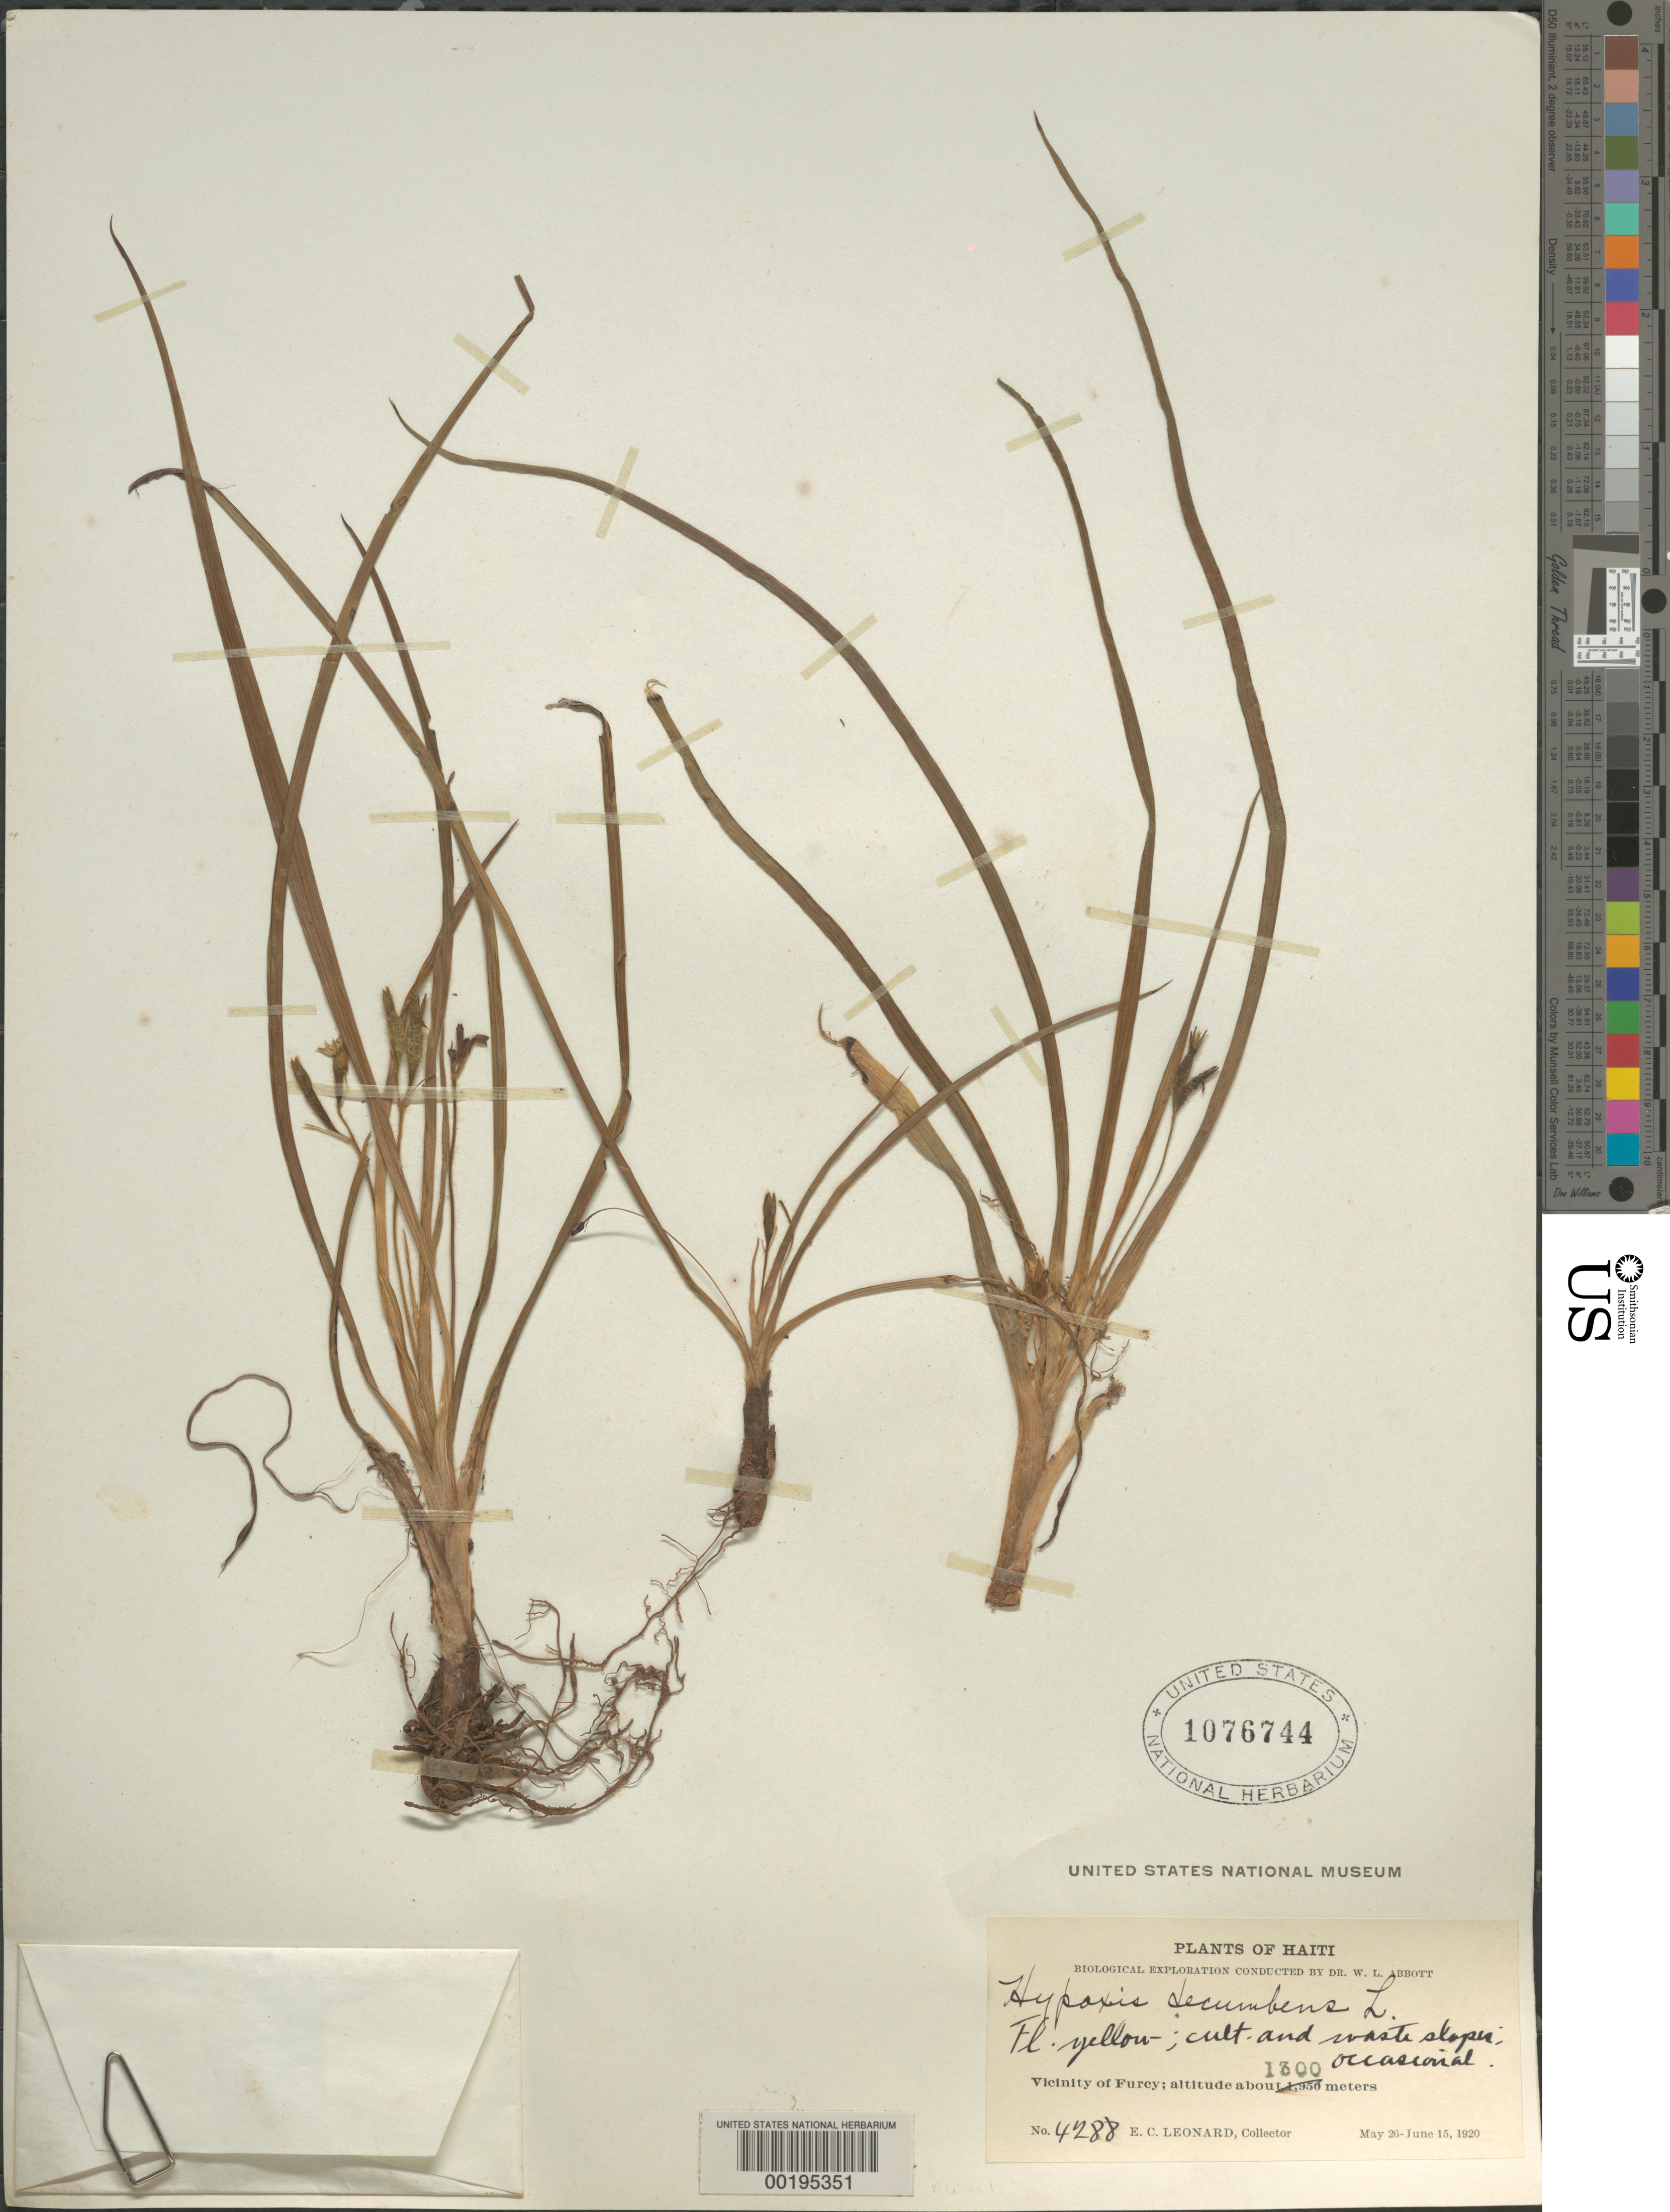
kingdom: Plantae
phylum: Tracheophyta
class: Liliopsida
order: Asparagales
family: Hypoxidaceae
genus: Hypoxis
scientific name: Hypoxis decumbens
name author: L.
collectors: E. C. Leonard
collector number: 4288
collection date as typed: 26 May 1920 to 15 Jun 1920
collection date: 1920-05-26/1920-06-15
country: Haiti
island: Hispaniola Island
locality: Vicinity of furcy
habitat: Waste slopes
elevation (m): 1300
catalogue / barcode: US 1076744